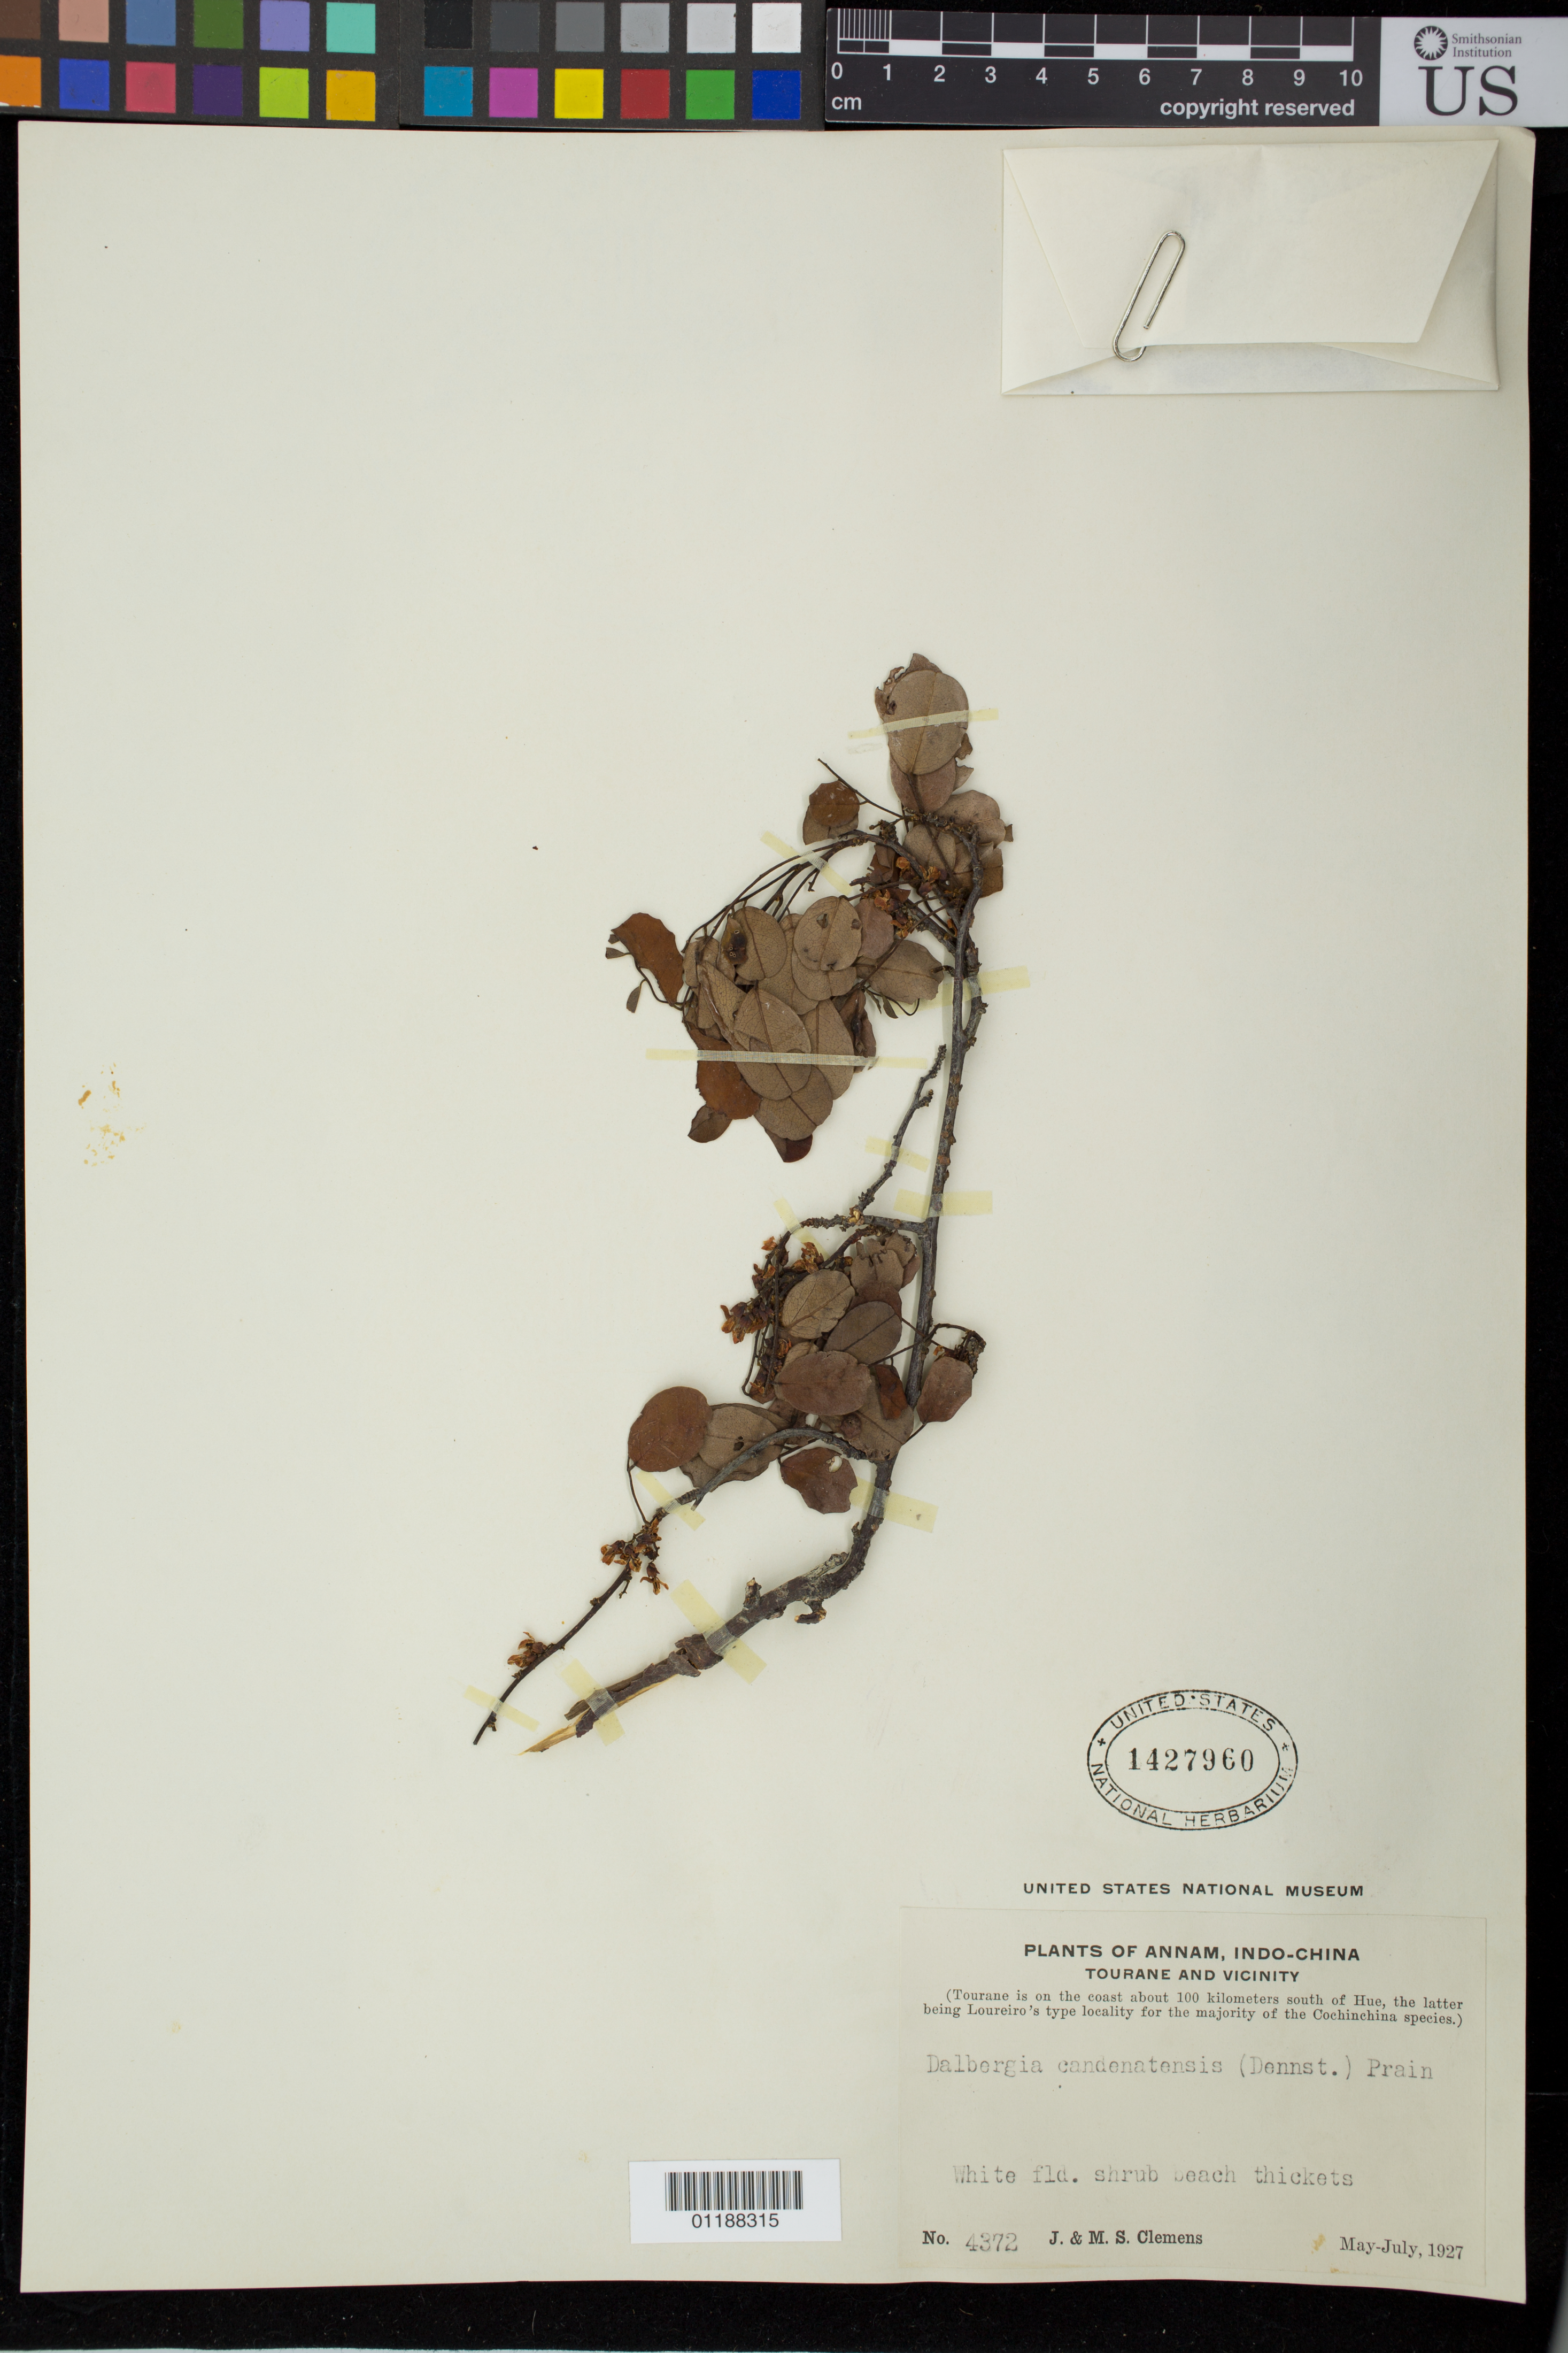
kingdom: Plantae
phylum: Tracheophyta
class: Magnoliopsida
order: Fabales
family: Fabaceae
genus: Dalbergia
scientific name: Dalbergia candenatensis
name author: (Dennst.) Pr.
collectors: J. Clemens & M. S. Clemens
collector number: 4372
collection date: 1927-05/1927-07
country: Vietnam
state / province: Da Nang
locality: Tourane and vicinity; Tourane is on the coast about 100 kilometers south of Hue, the latter being Loureiro's type locality for the majority of the Cochinchina species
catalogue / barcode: US 1427960